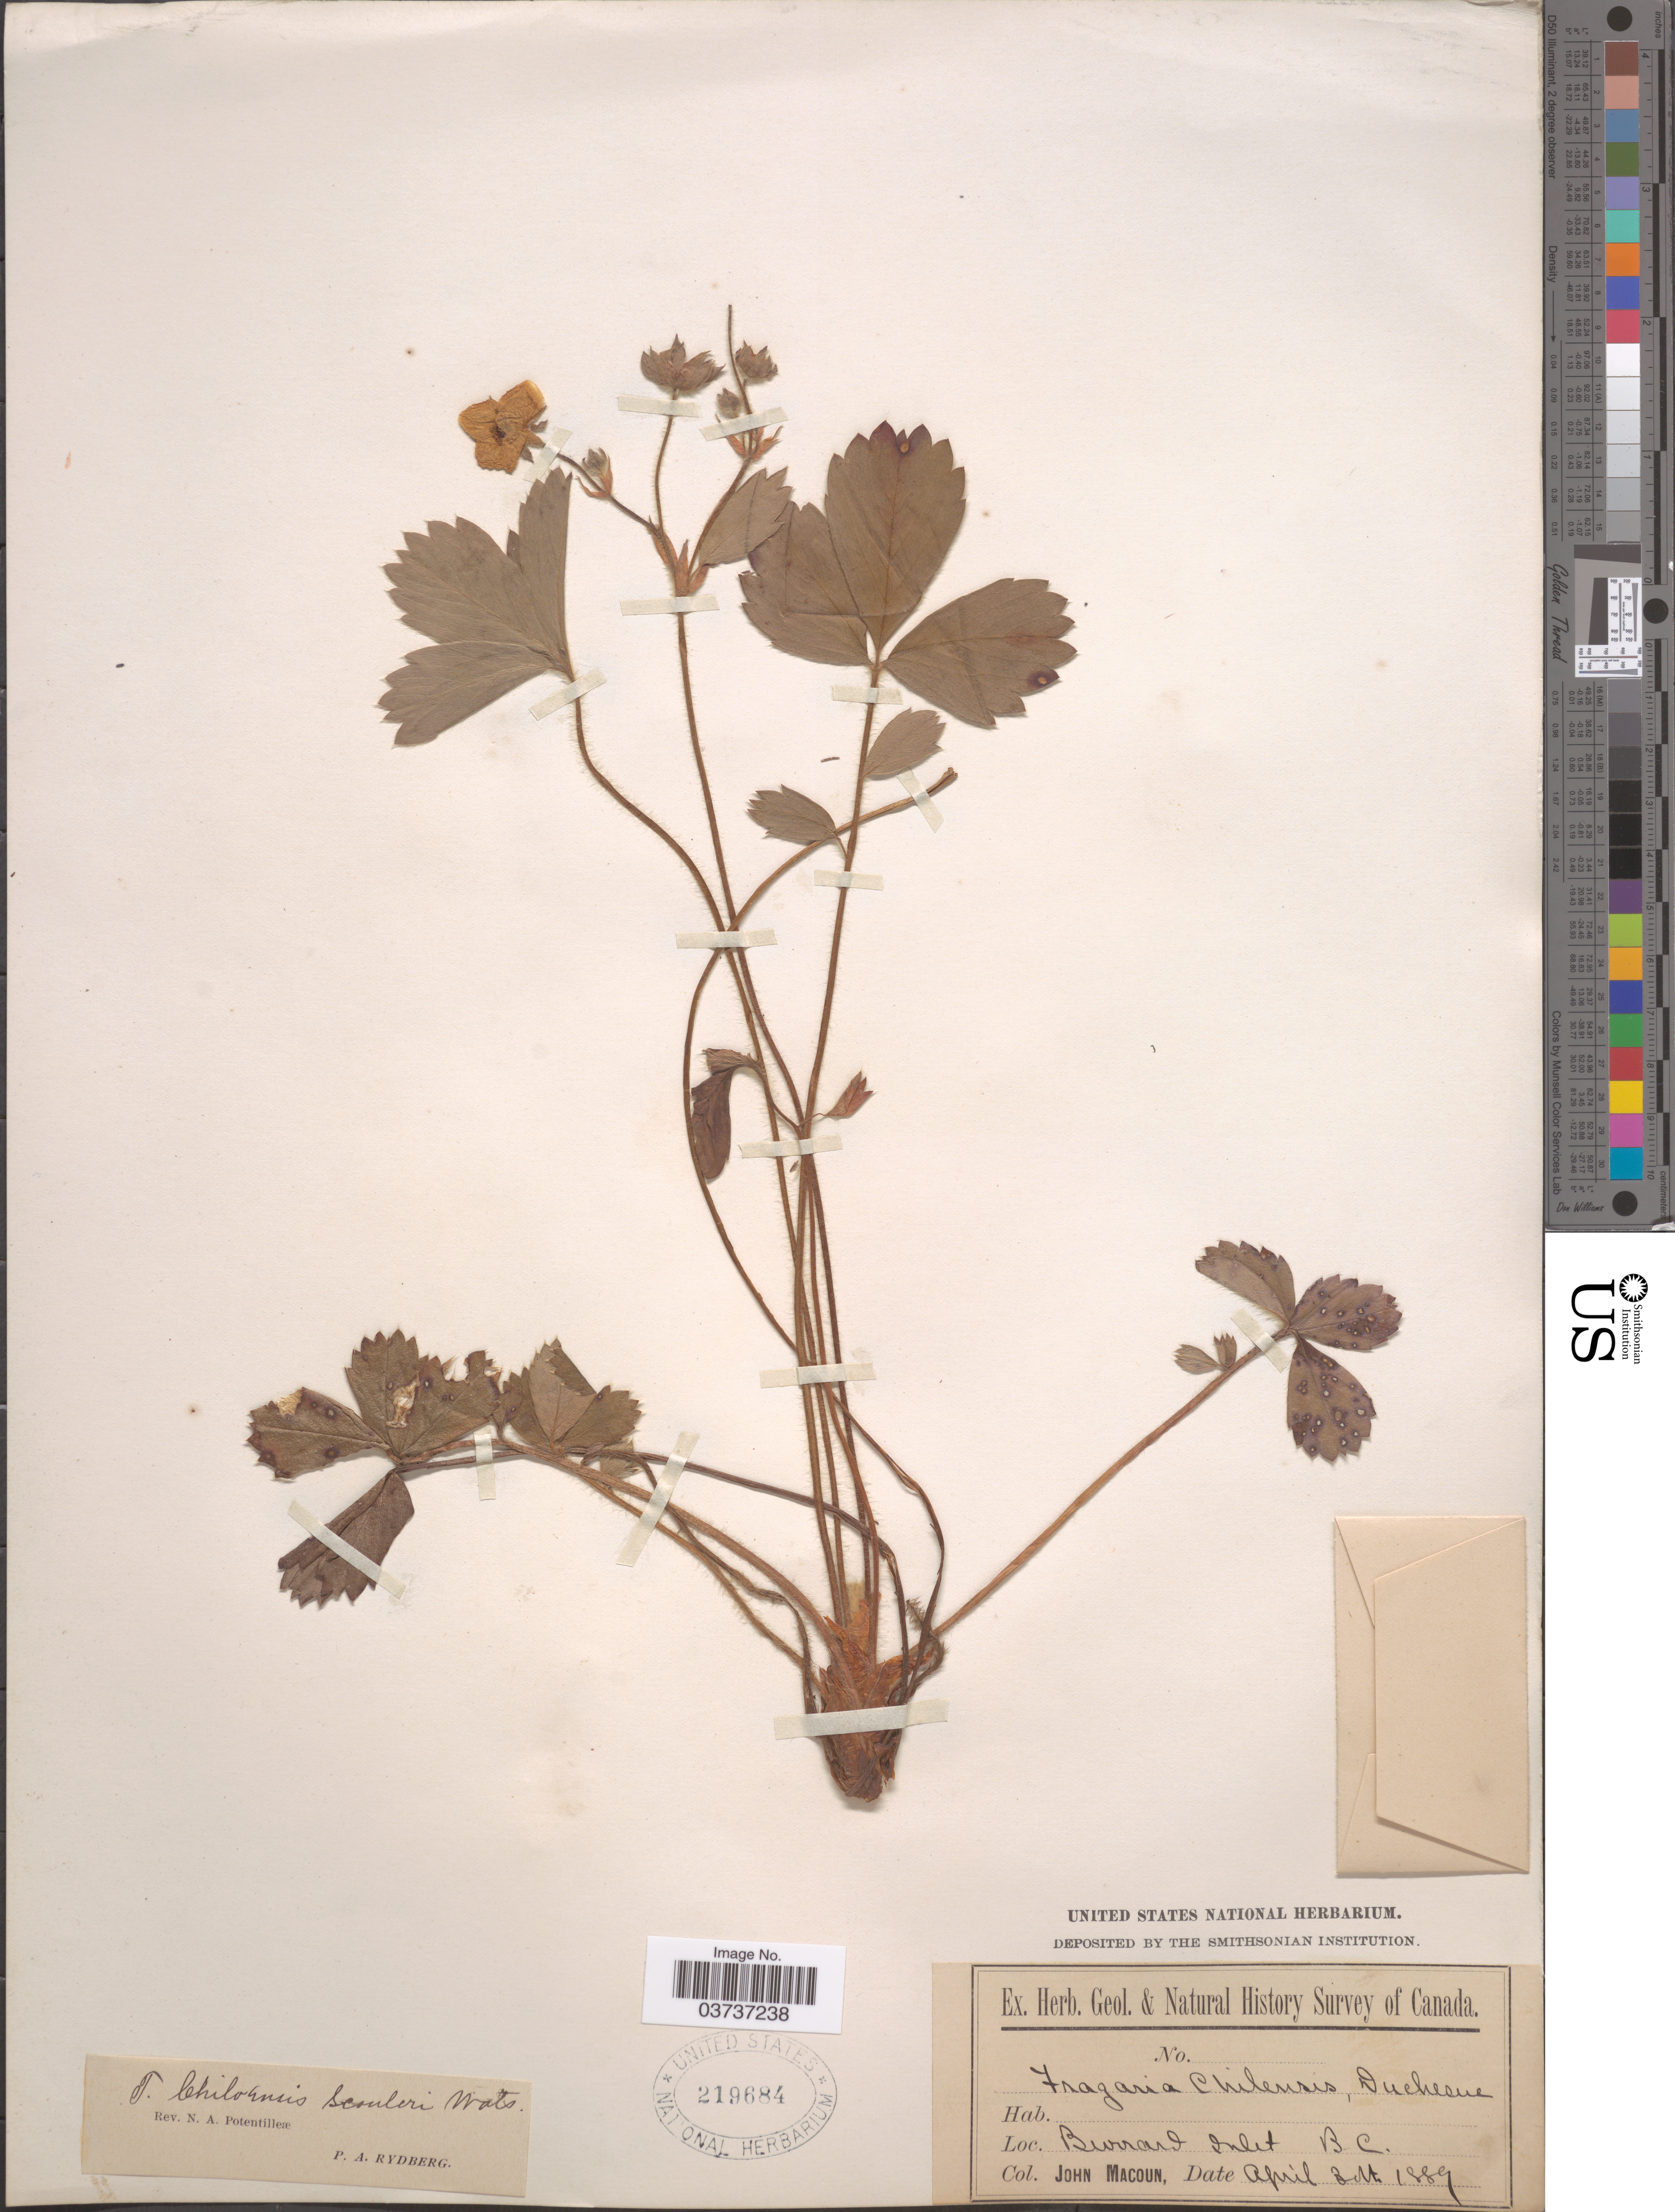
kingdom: Plantae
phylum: Tracheophyta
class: Magnoliopsida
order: Rosales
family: Rosaceae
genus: Fragaria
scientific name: Fragaria chiloensis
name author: (L.) Mill.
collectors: J. Macoun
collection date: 1889-04-03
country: Canada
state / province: British Columbia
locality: Burrard Inlet.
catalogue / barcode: US 219684